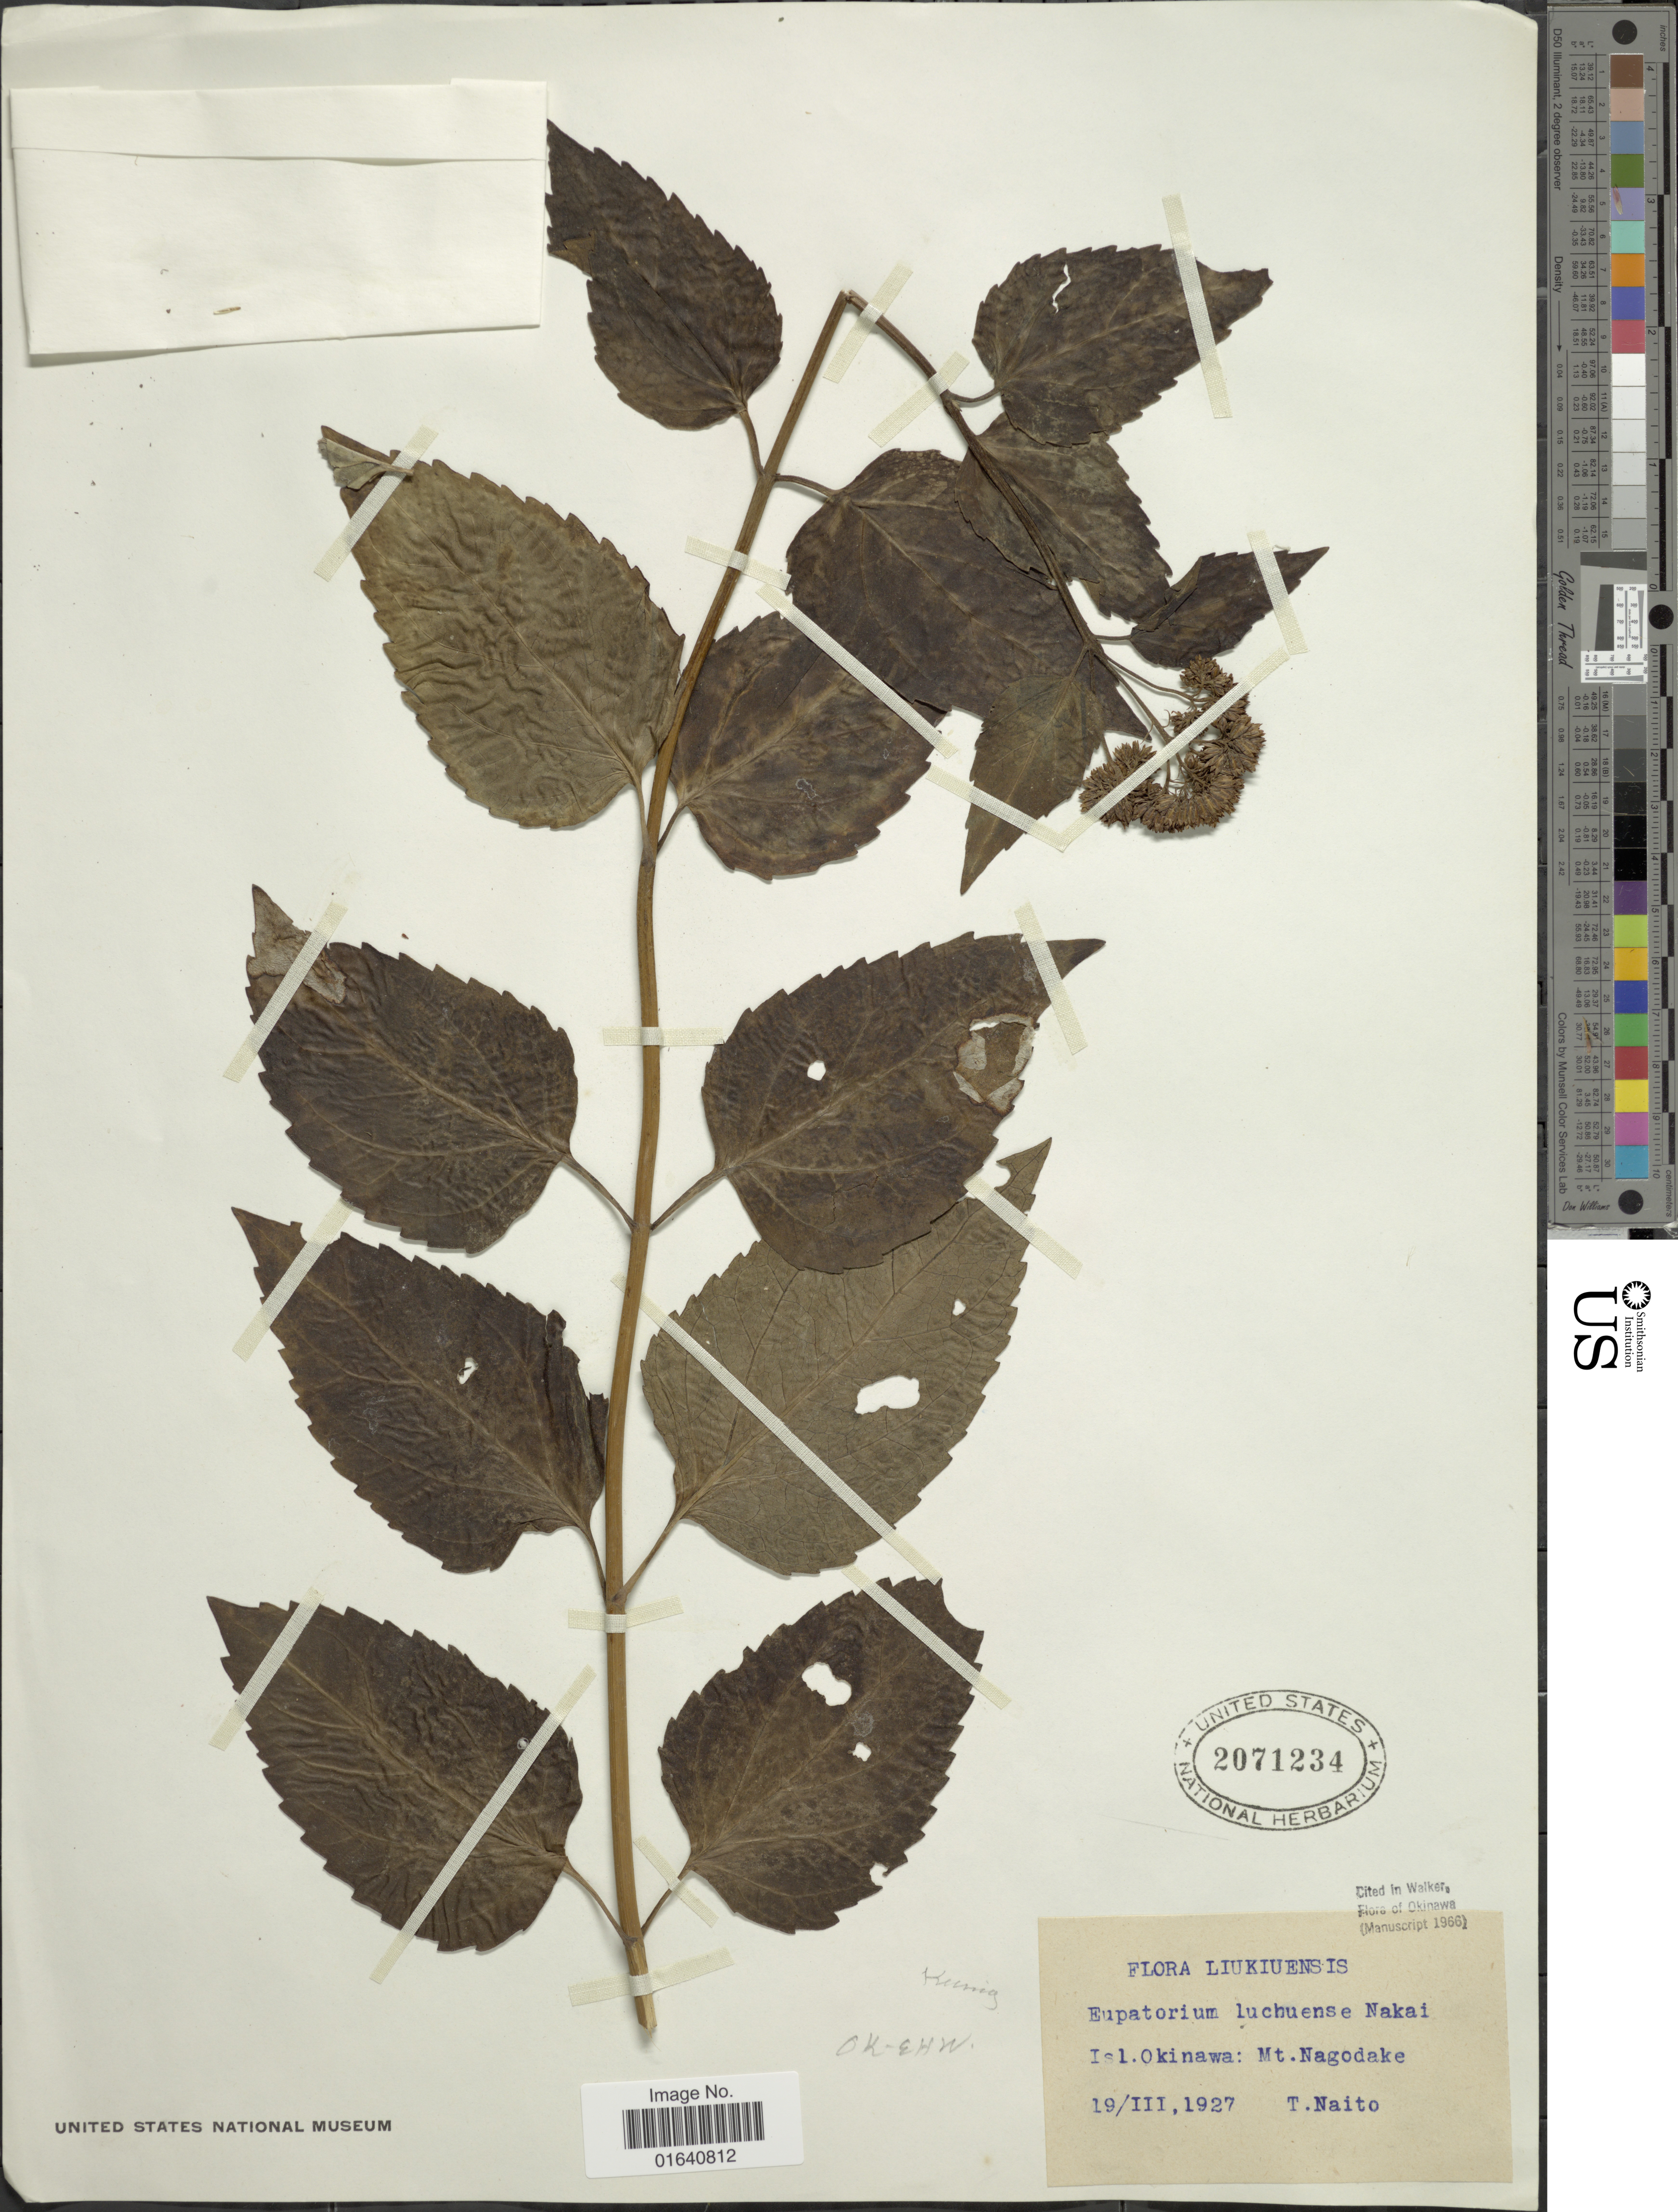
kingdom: Plantae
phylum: Tracheophyta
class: Magnoliopsida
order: Asterales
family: Asteraceae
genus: Eupatorium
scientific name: Eupatorium luchuense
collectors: T. Naito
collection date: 1927-03-19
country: Japan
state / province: Okinawa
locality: Liukiuensis, Isl. Okinawa: Mt. Nagodake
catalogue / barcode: US 2071234